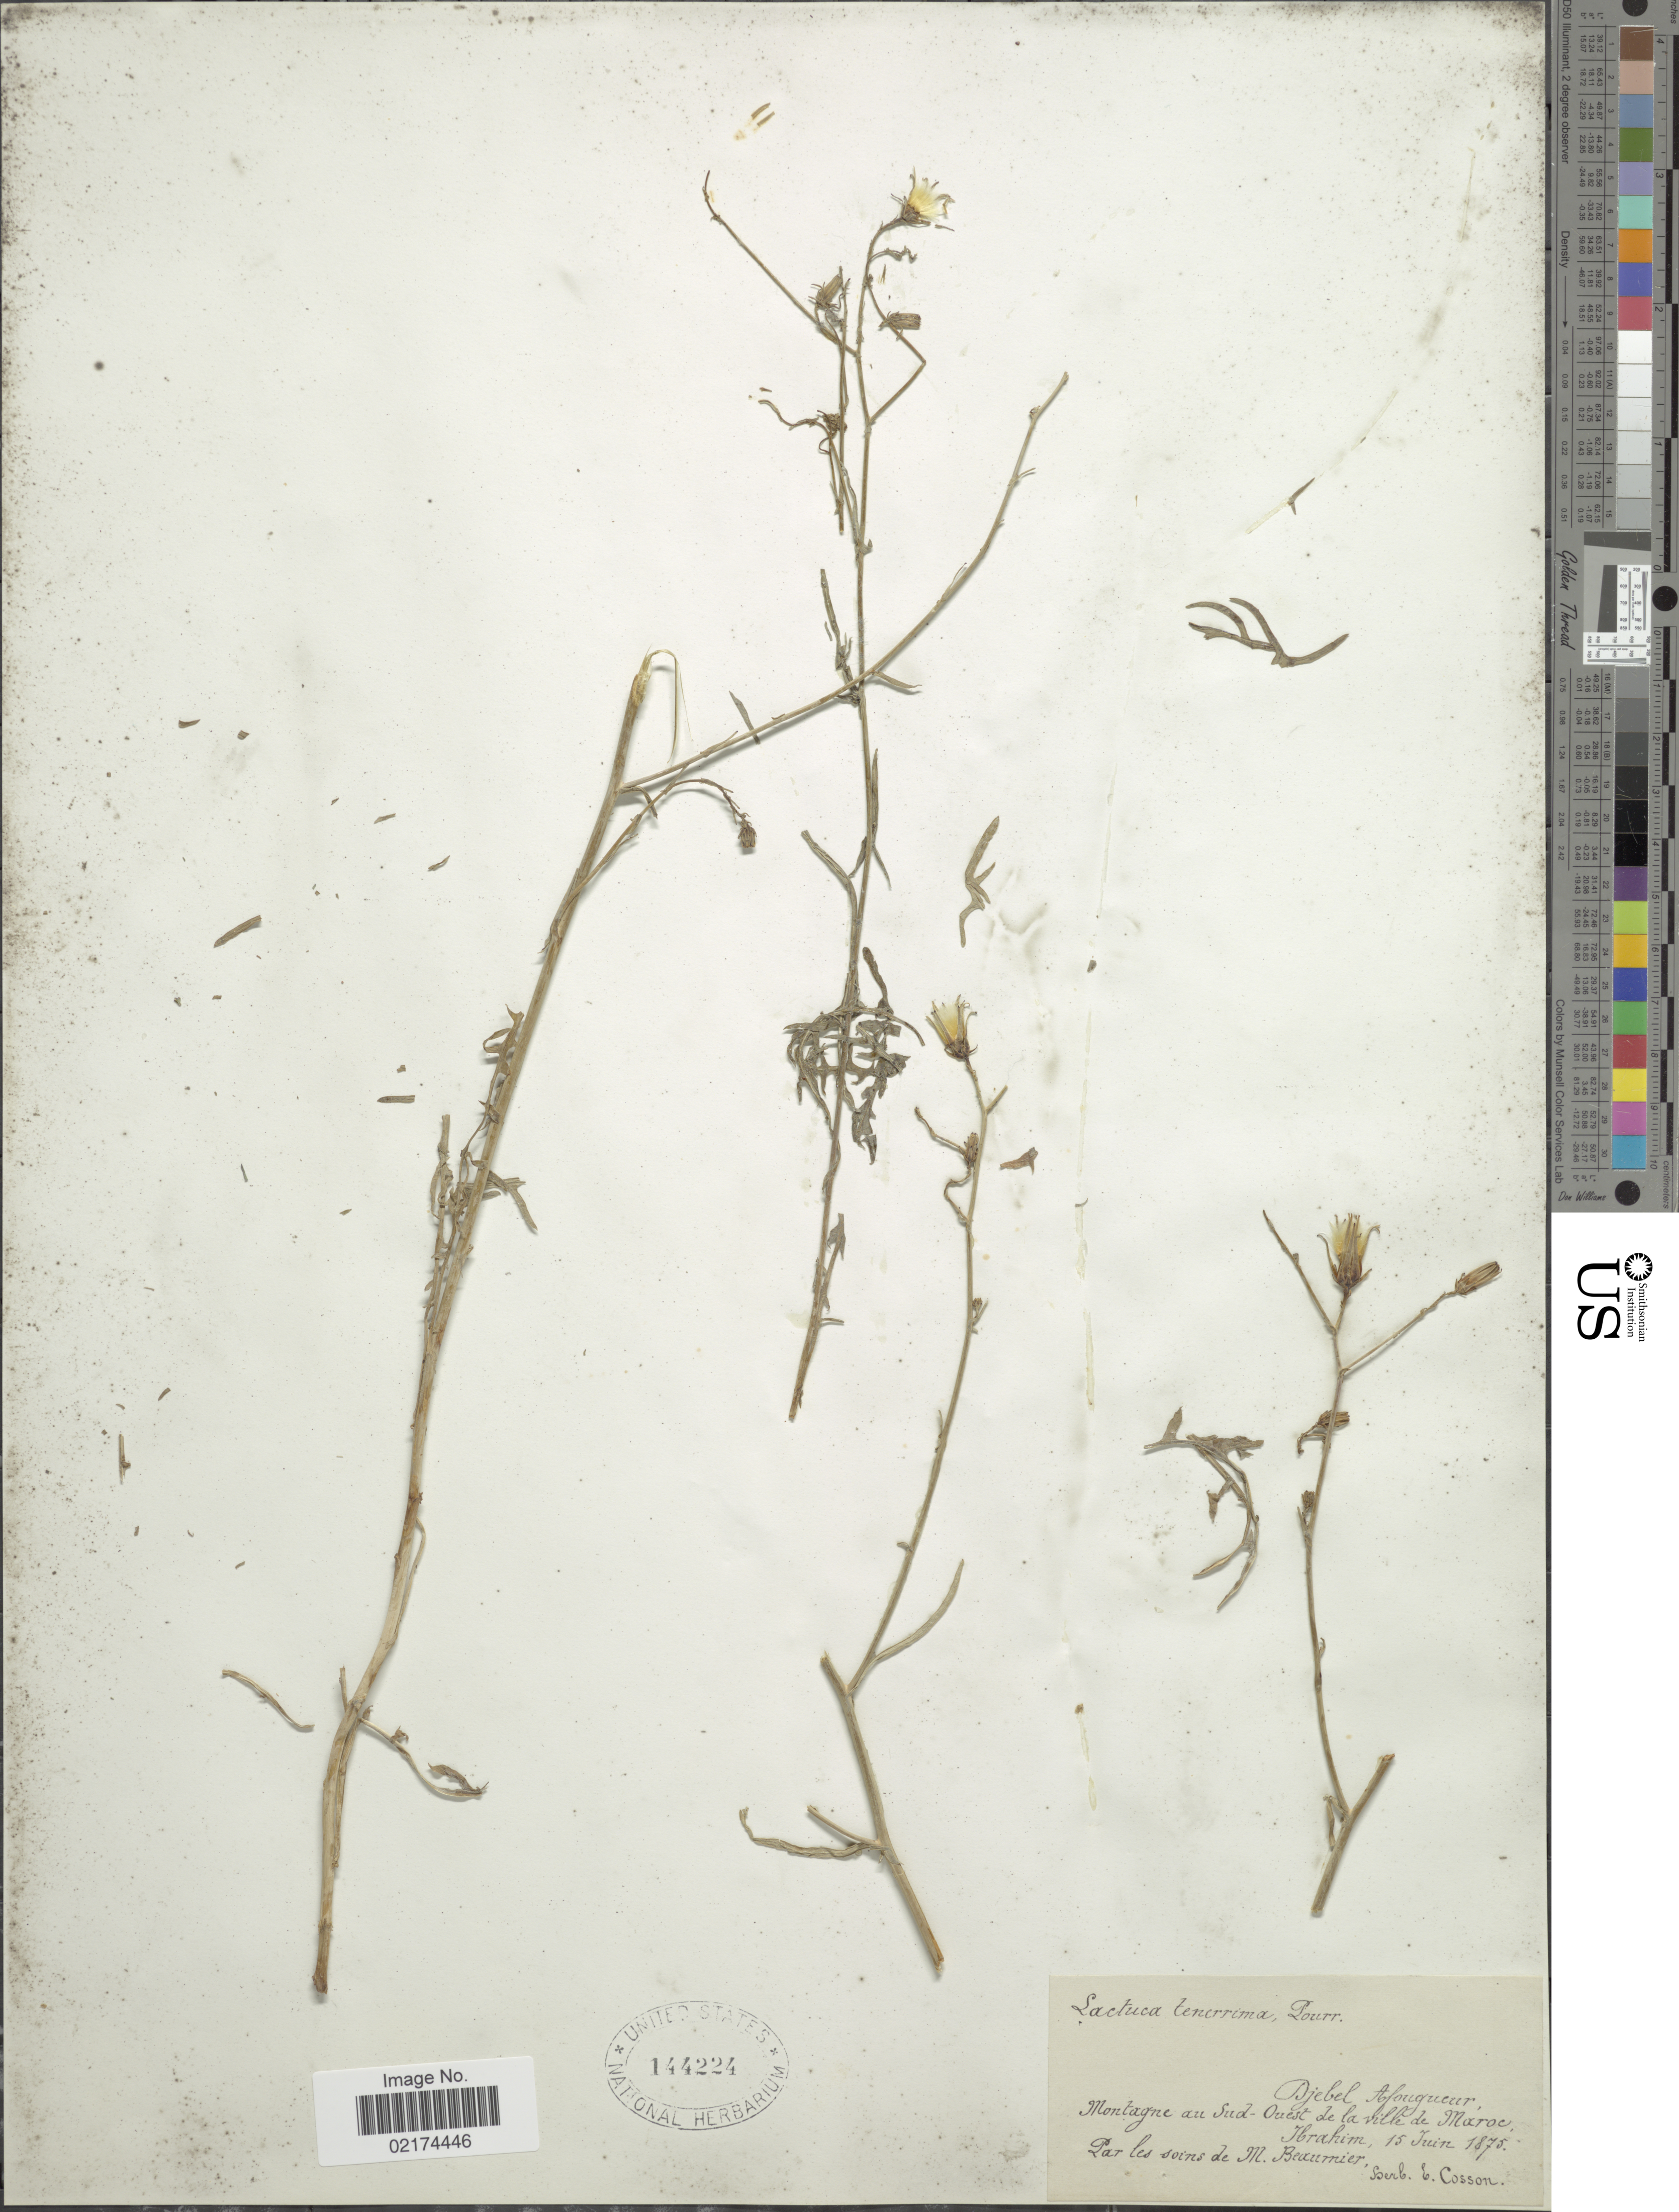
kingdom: Plantae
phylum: Tracheophyta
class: Magnoliopsida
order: Asterales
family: Asteraceae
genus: Lactuca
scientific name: Lactuca tenerrima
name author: Pourr.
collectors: -. Ibrahim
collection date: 1875-06-15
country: Morocco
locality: Djebel Afougueur, Montagne au Sud-Ouest de la ville de Maroc, Par les soins de M. Beaumier [unsure placement]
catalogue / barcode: US 144224